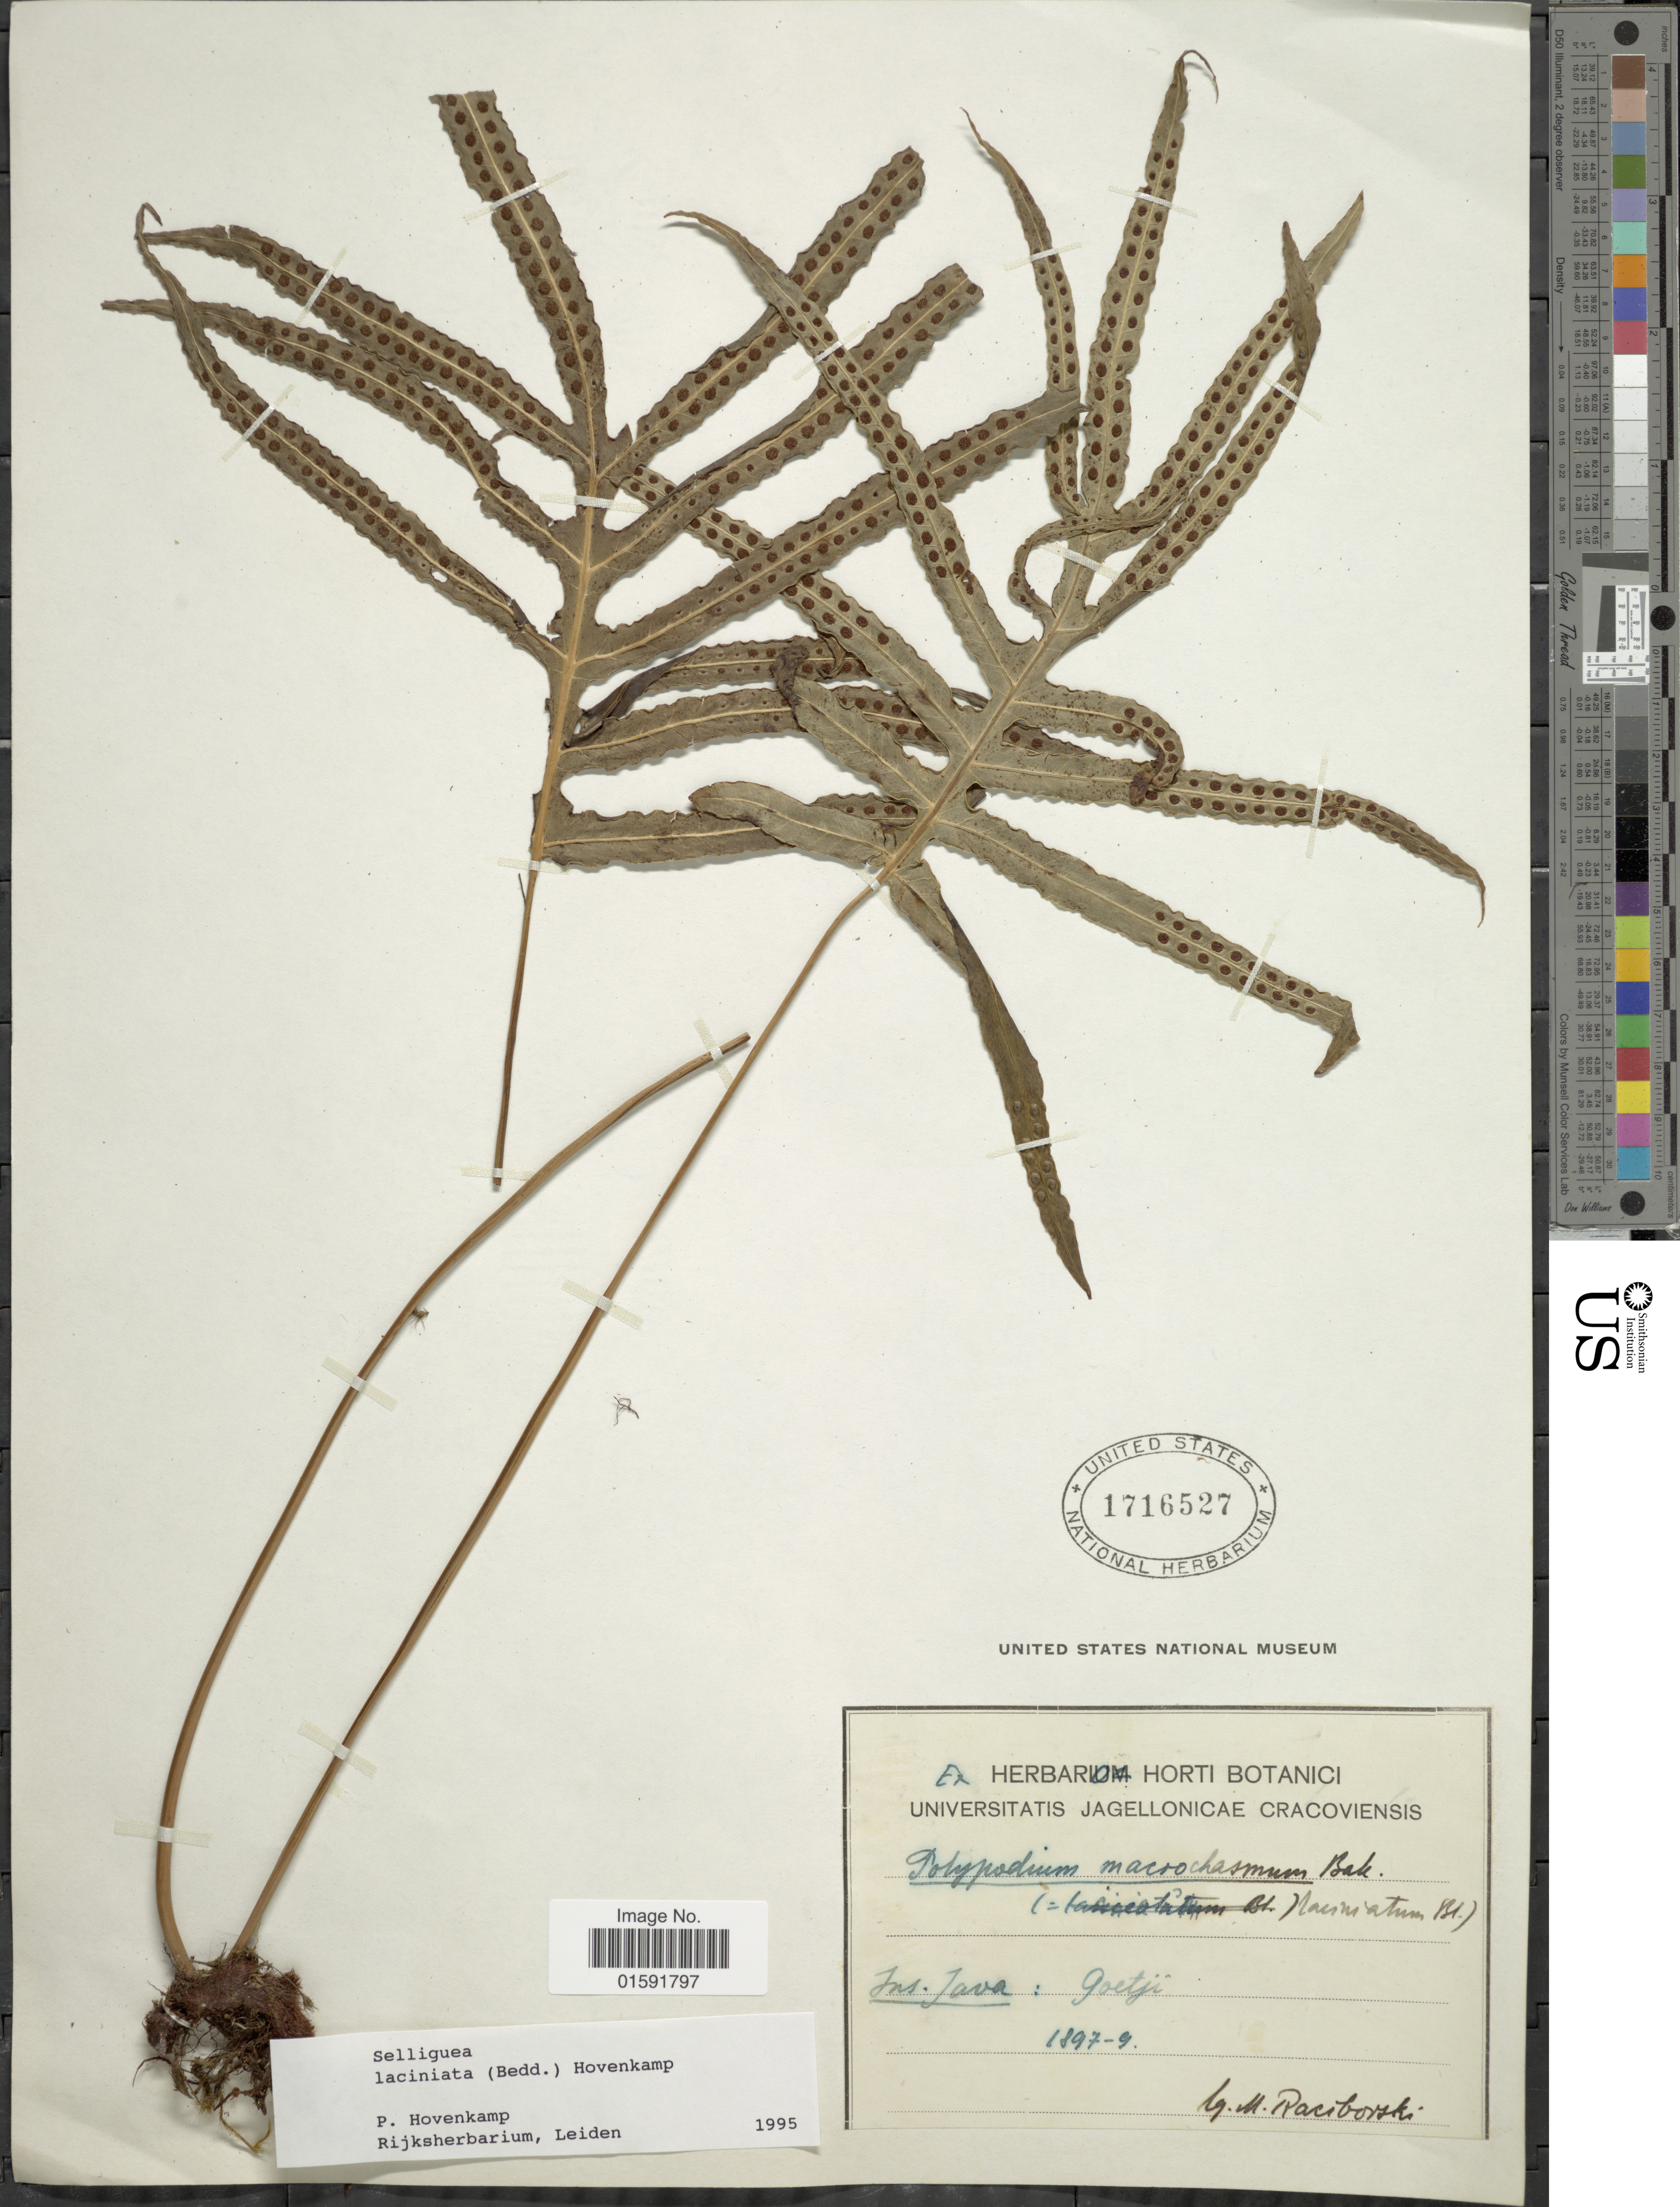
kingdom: Plantae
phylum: Tracheophyta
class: Polypodiopsida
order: Polypodiales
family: Polypodiaceae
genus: Selliguea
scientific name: Selliguea laciniata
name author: (C. Presl) Hovenkamp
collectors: M. Raciborski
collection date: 1897/1899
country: Indonesia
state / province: Java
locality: Goetji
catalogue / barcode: US 1716527